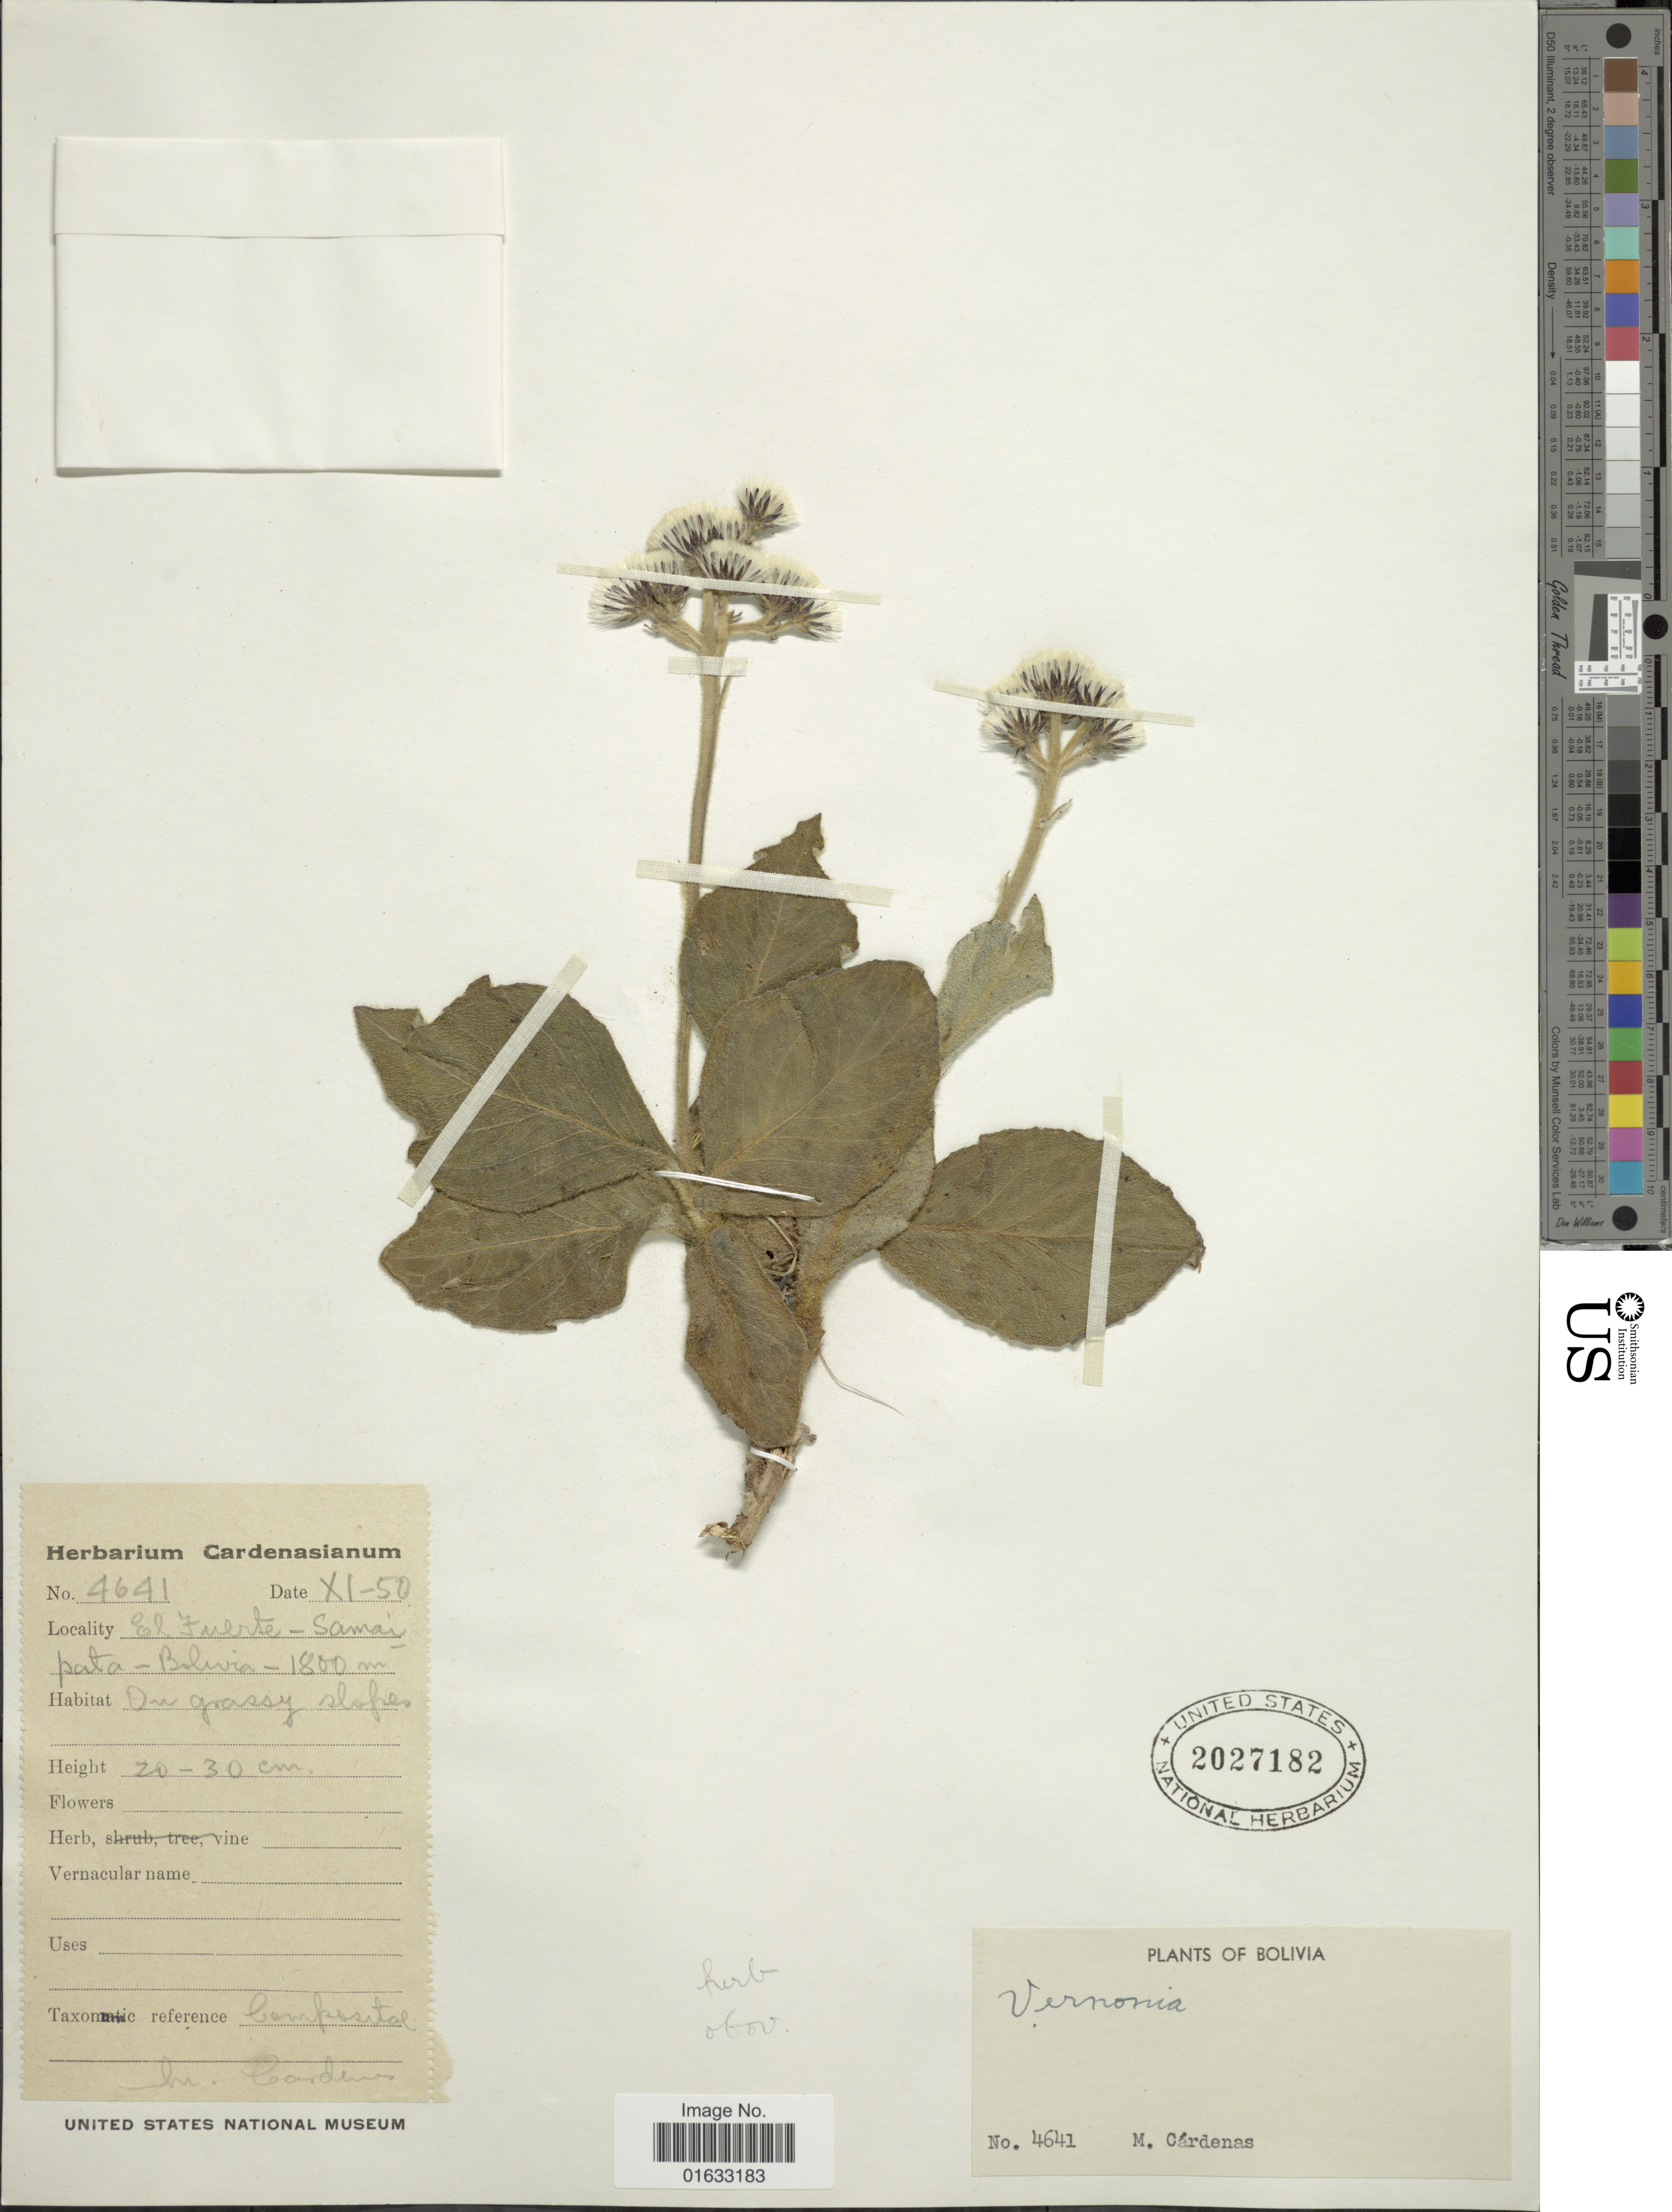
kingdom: Plantae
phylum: Tracheophyta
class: Magnoliopsida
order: Asterales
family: Asteraceae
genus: Chrysolaena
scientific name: Chrysolaena herbacea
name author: (Vell.) H. Rob.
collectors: M. Cárdenas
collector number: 4641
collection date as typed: Transcribed d/m/y: /11/50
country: Bolivia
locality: El Fuerte, Samaipata, Bolivia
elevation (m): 1800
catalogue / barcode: US 2027182